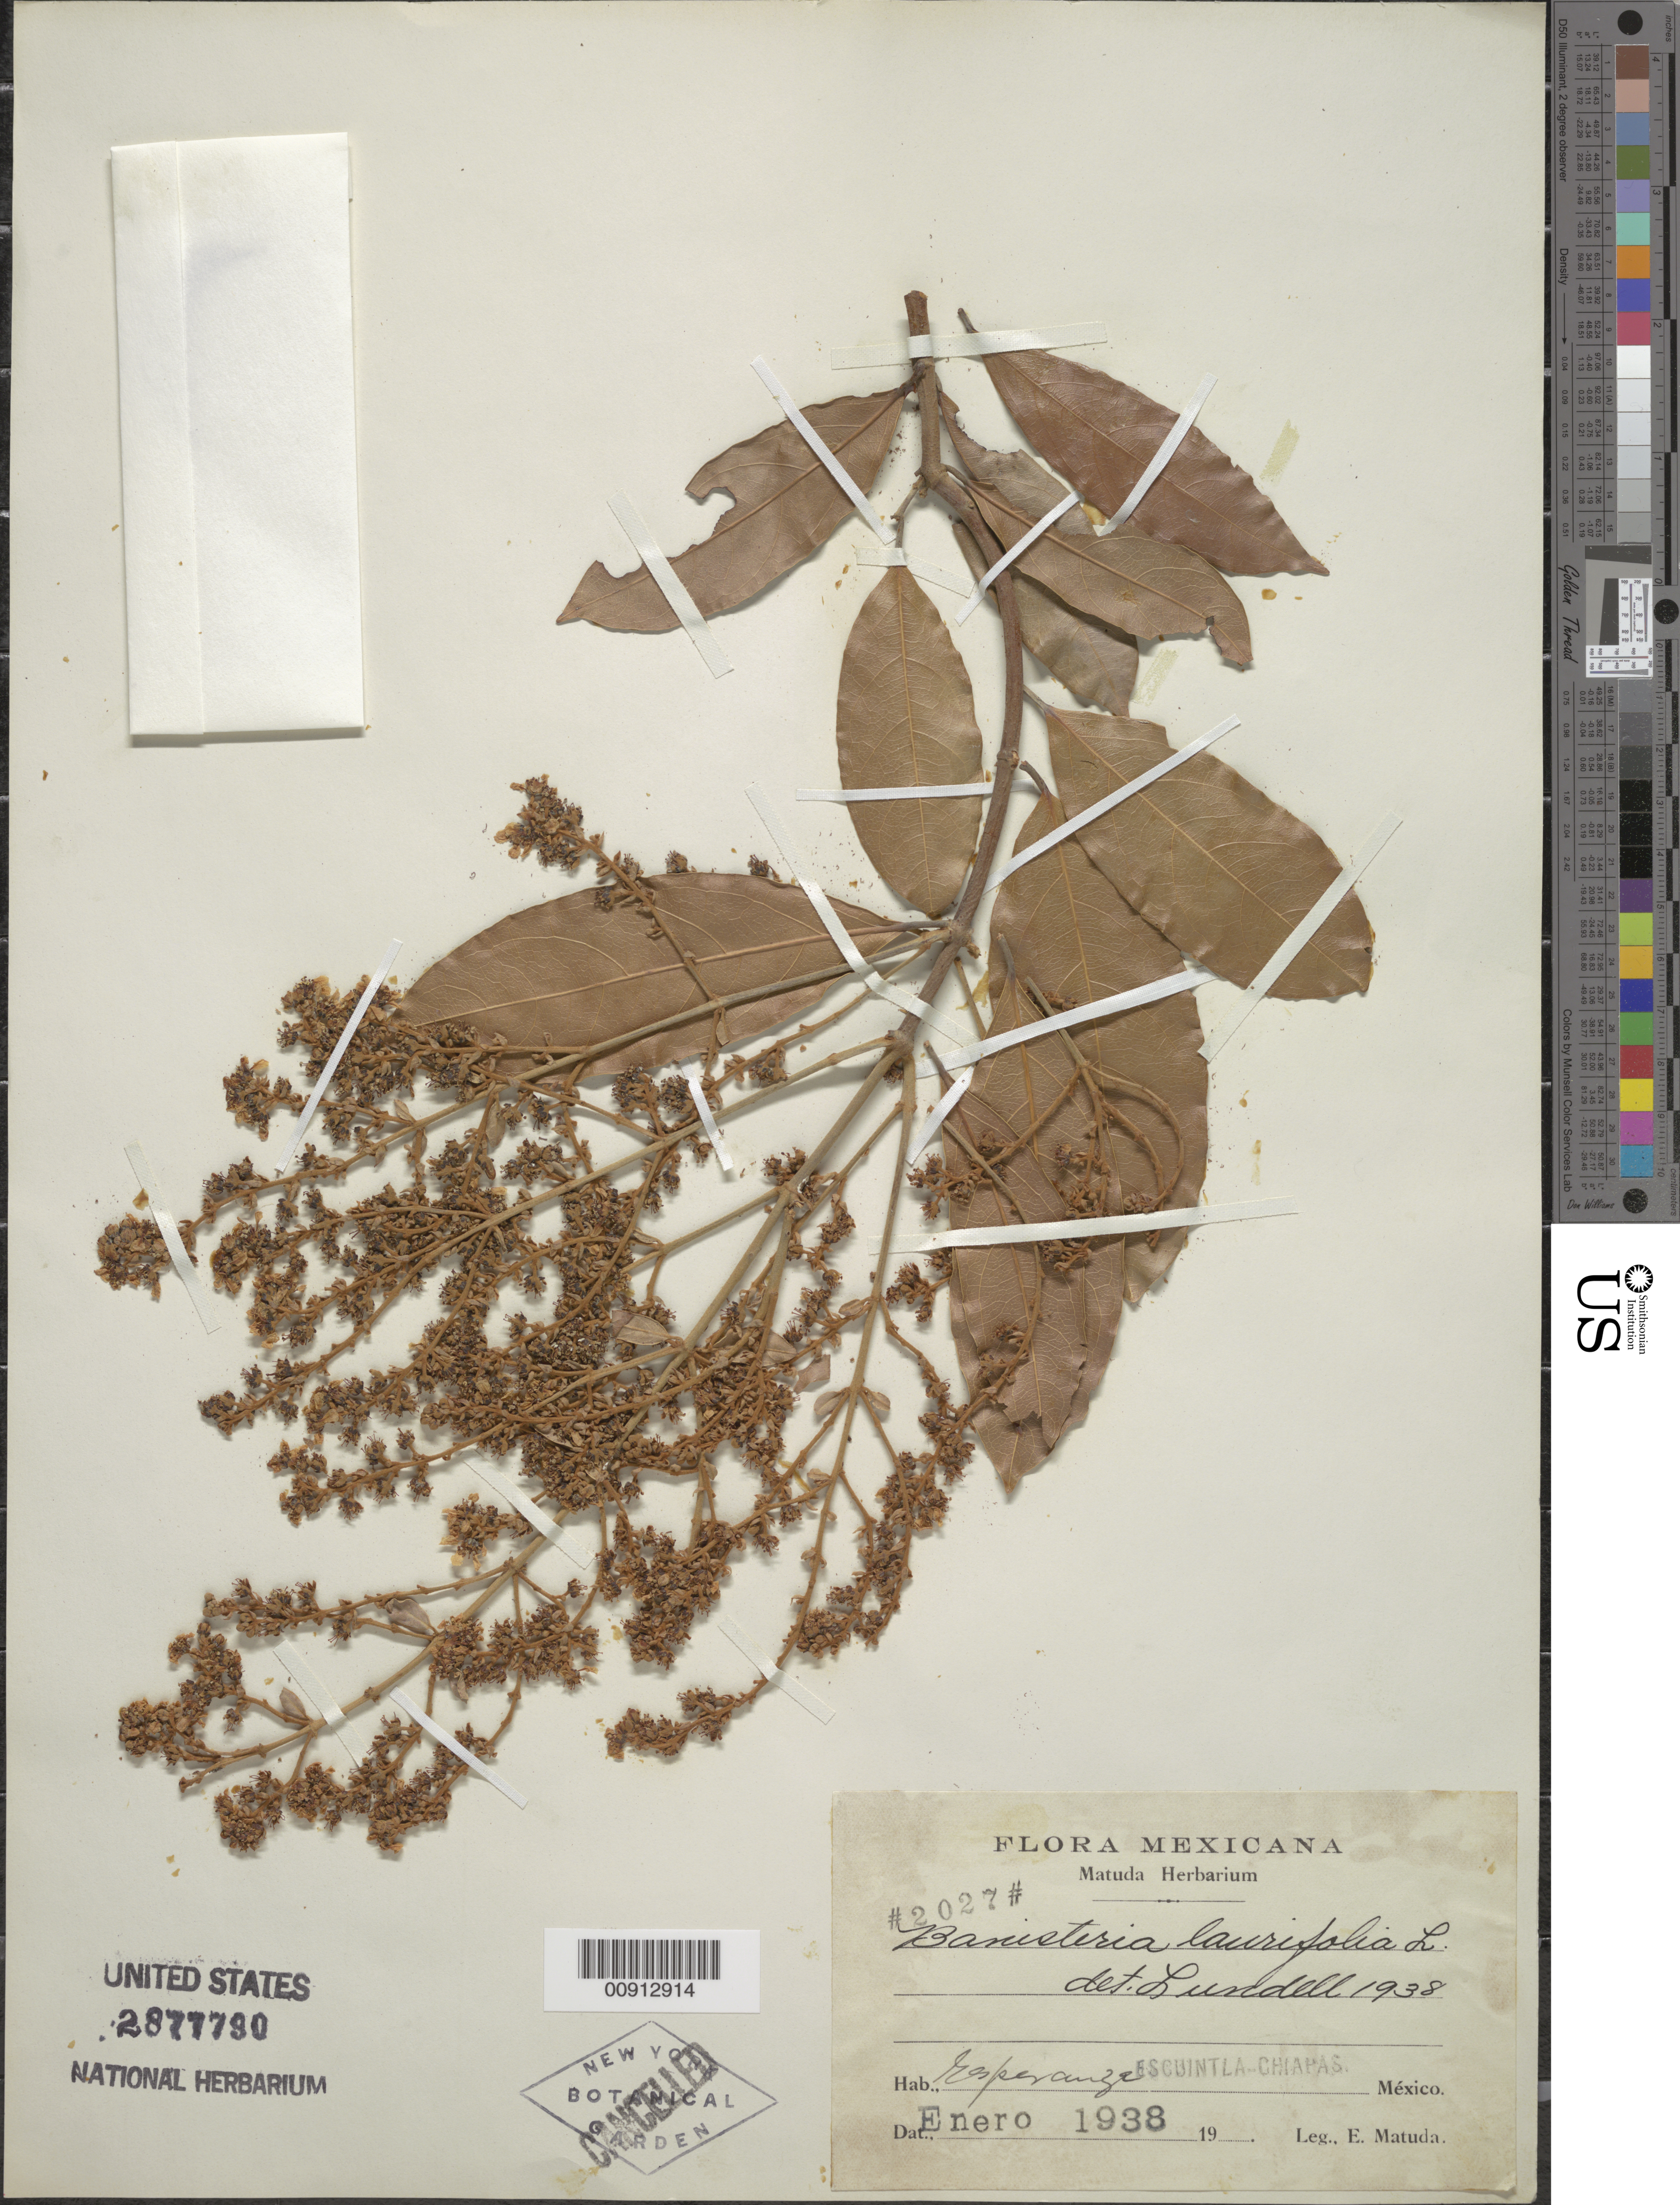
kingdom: Plantae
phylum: Tracheophyta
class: Magnoliopsida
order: Malpighiales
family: Malpighiaceae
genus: Heteropterys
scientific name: Heteropterys laurifolia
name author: (L.) A. Juss.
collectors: E. Matuda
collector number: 2027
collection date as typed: Jan 1938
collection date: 1938-01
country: Mexico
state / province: Chiapas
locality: Esperanza, Escuintla, Chiapas.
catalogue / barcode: US 2877790